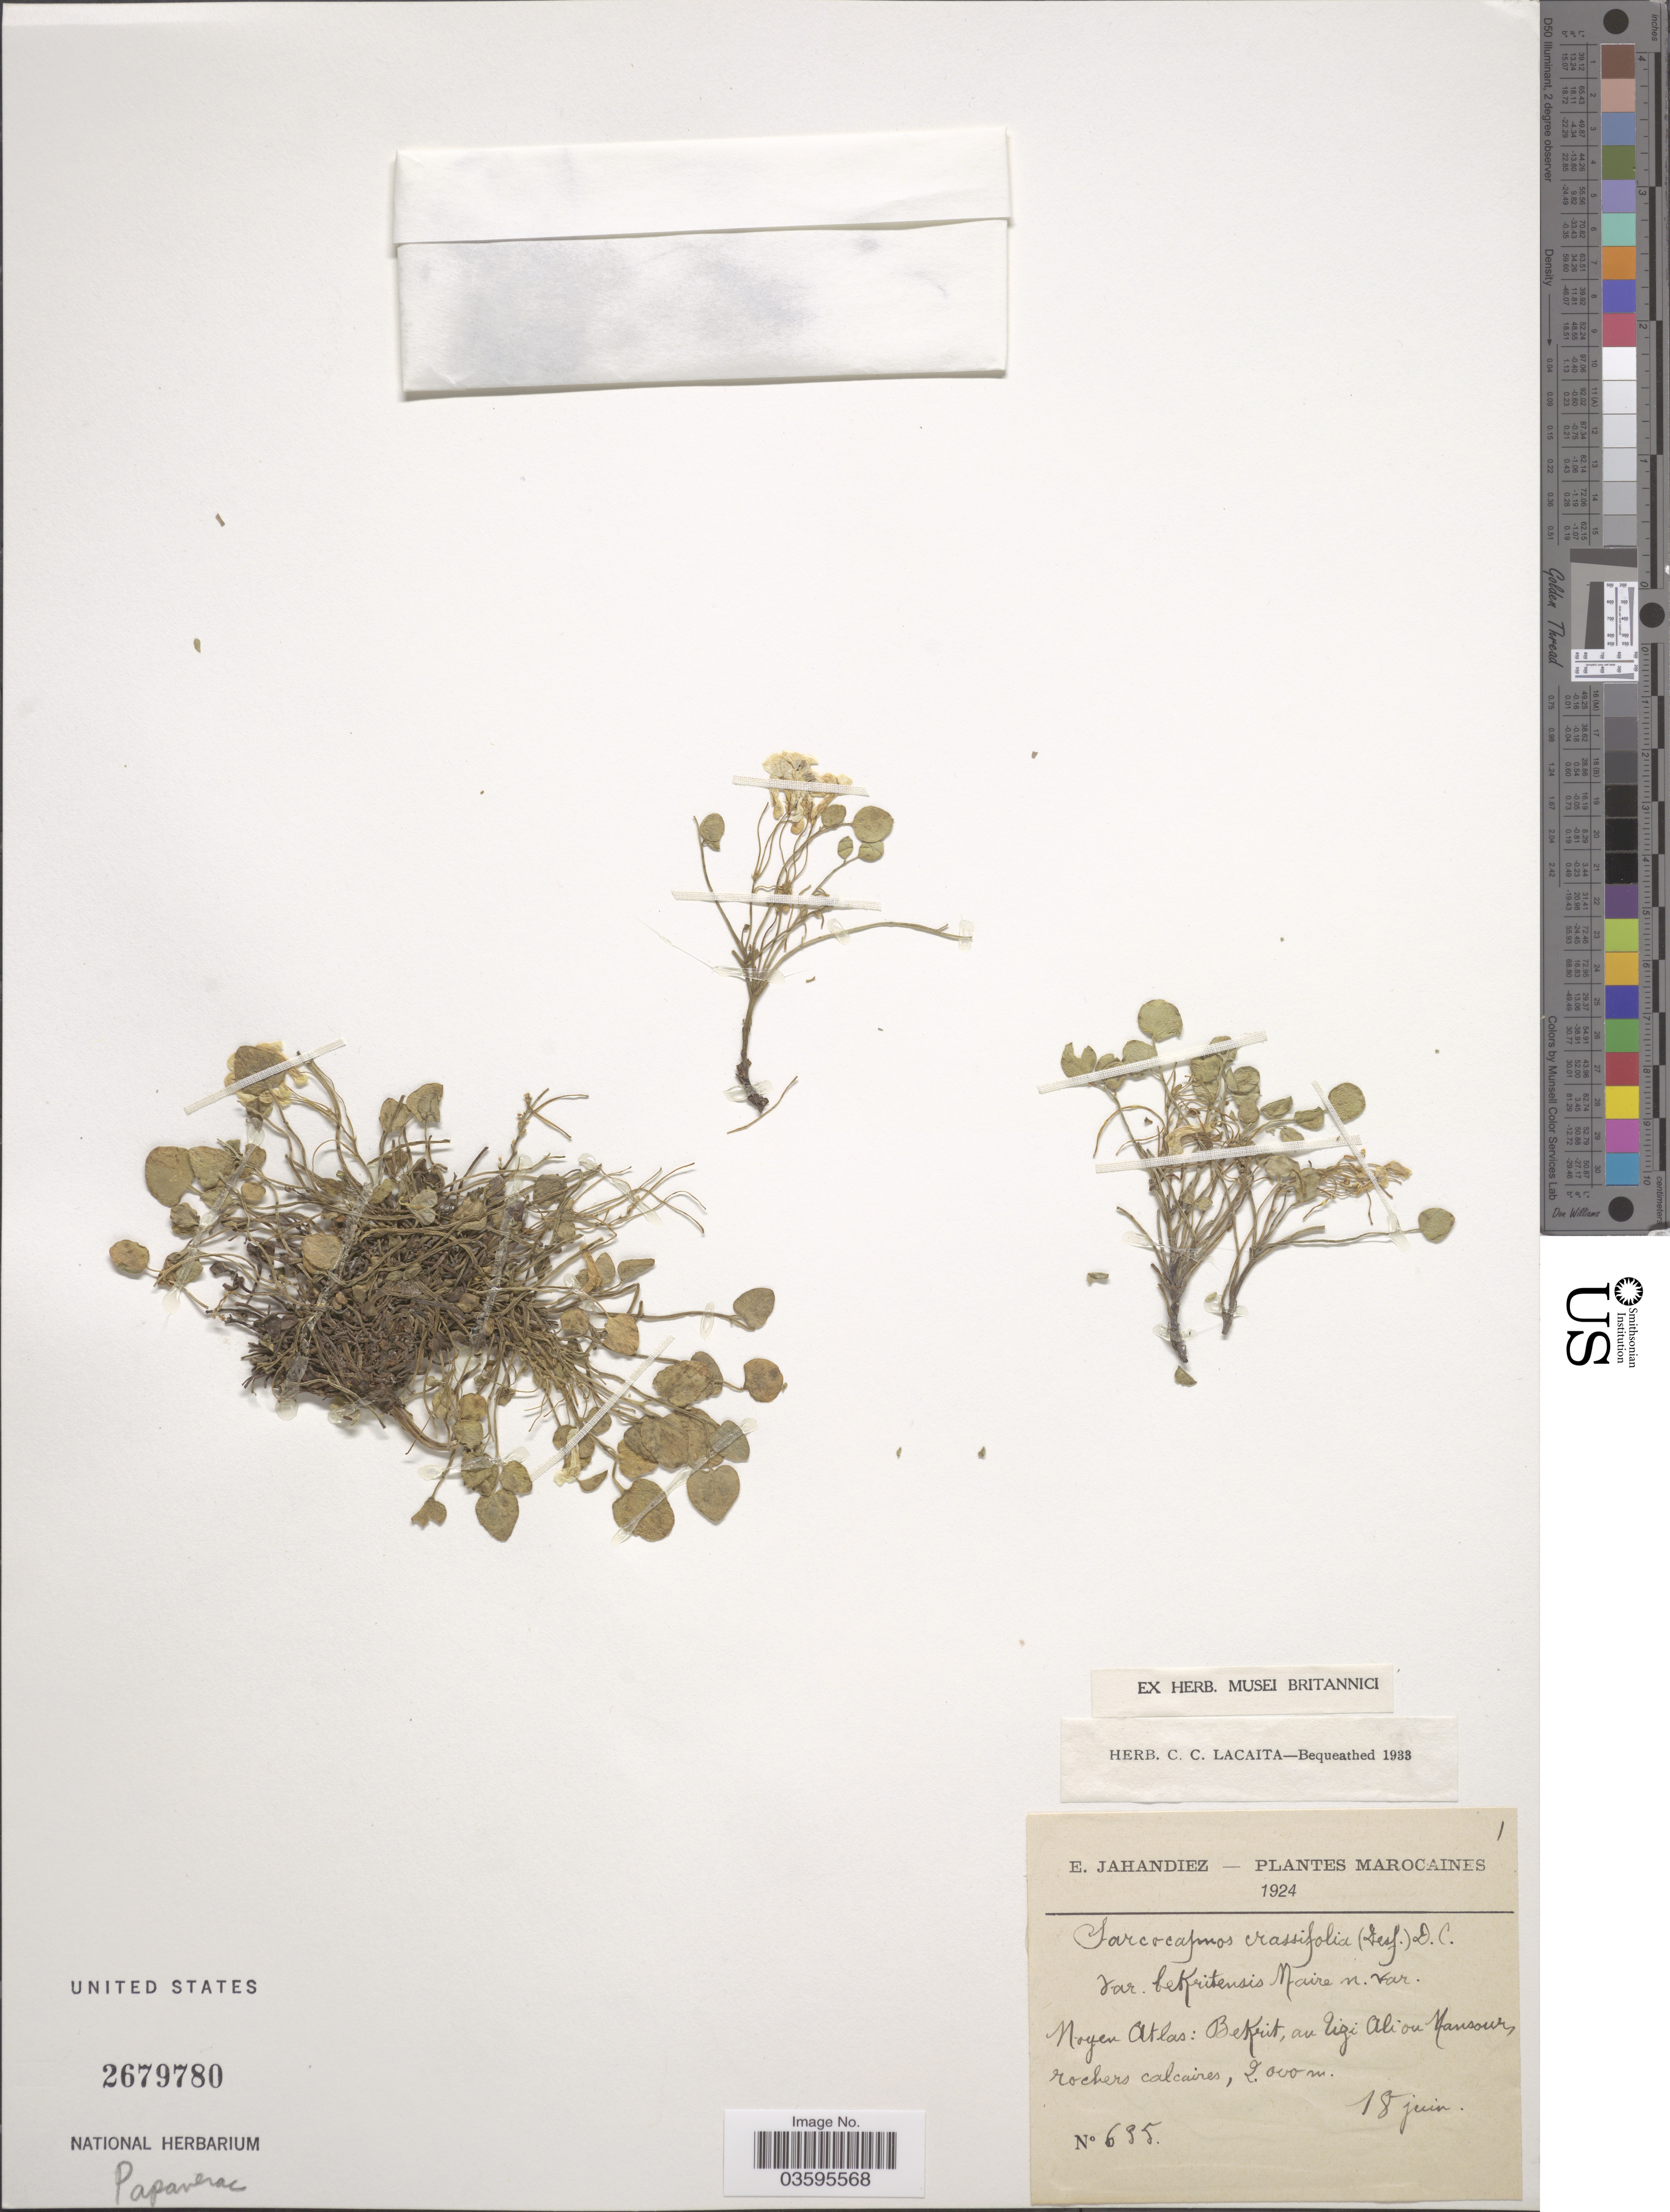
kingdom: Plantae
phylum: Tracheophyta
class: Magnoliopsida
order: Ranunculales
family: Papaveraceae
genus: Sarcocapnos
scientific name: Sarcocapnos crassifolia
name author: DC.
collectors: É. Jahandiez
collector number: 635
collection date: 1924-06-18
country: Morocco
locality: Moyen Atlas: Bekrit, au Tizi Aliou Mansour.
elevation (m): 2000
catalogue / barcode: US 2679780